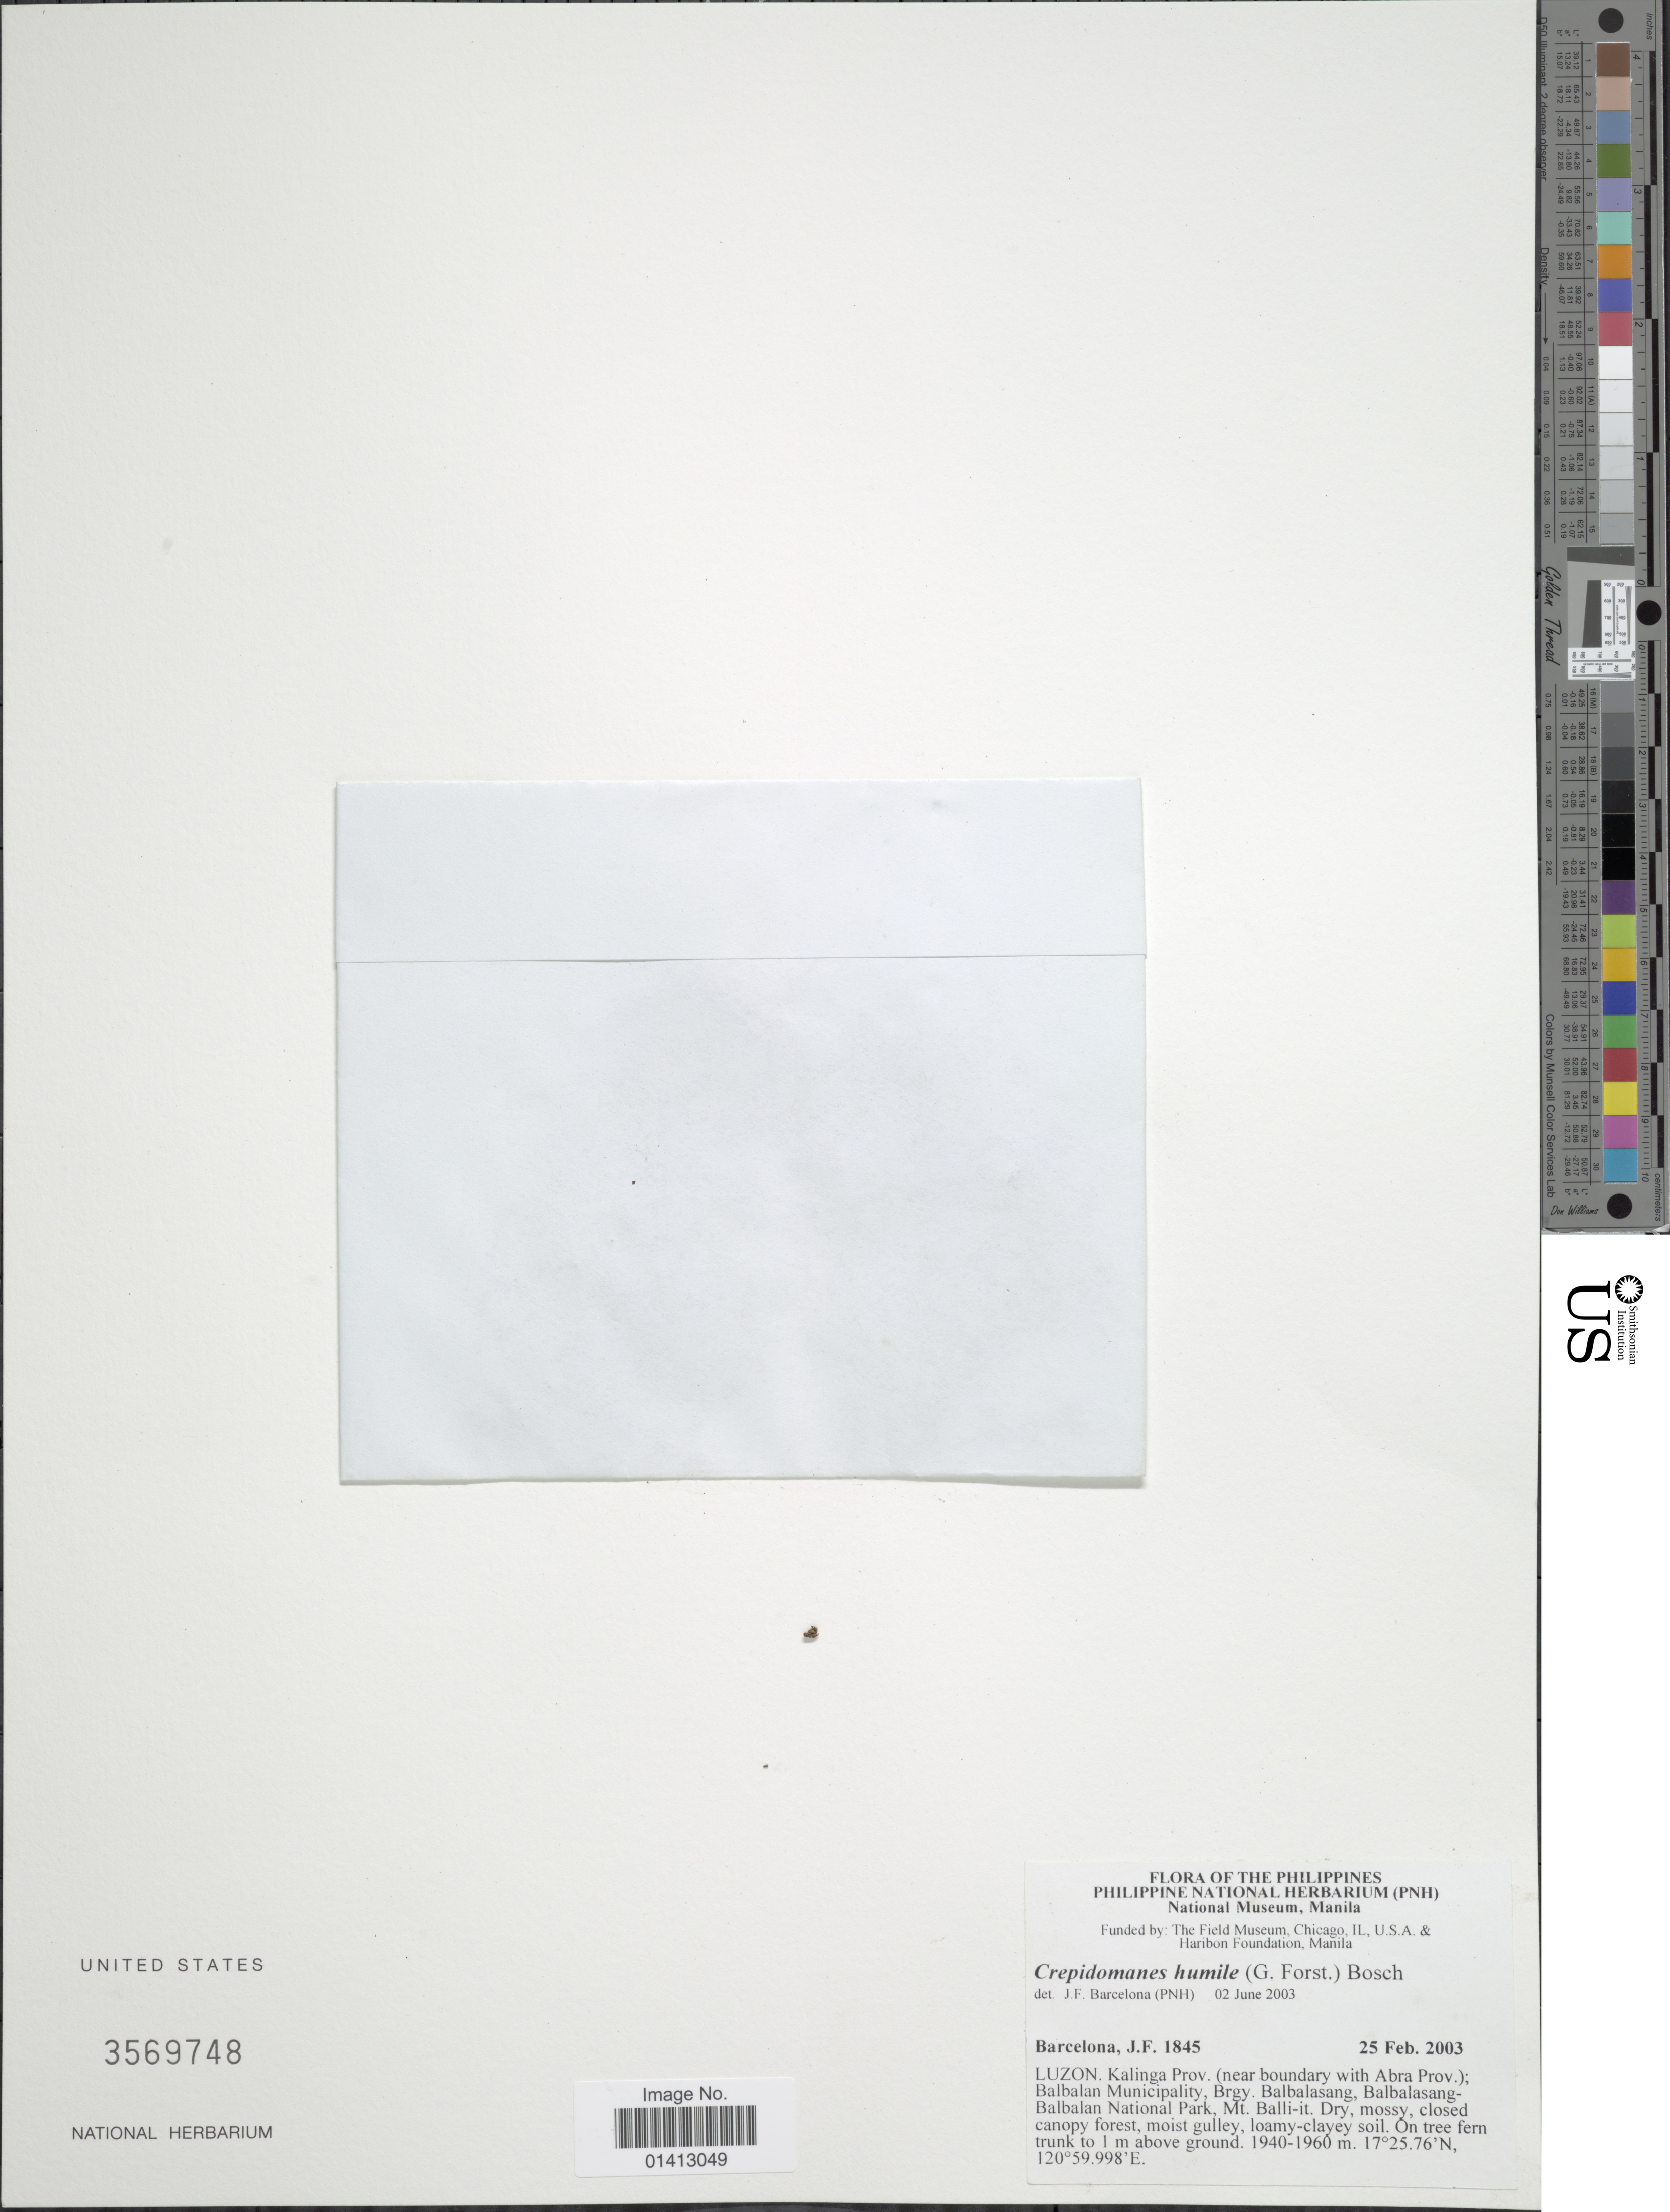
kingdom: Plantae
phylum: Tracheophyta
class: Polypodiopsida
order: Hymenophyllales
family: Hymenophyllaceae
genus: Crepidomanes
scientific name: Crepidomanes humilis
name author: (G. Forst.) Bosch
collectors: J. F. Barcelona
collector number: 1845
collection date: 2003-02-25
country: Philippines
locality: Luzon, Kalinga Prov. (near boundary with Abra Prov); Balbalan Municipality, Brgy. Balbalasang, Balbalasang-Balbalan National park, Mt Balli-it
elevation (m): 1940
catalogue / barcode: US 3569748